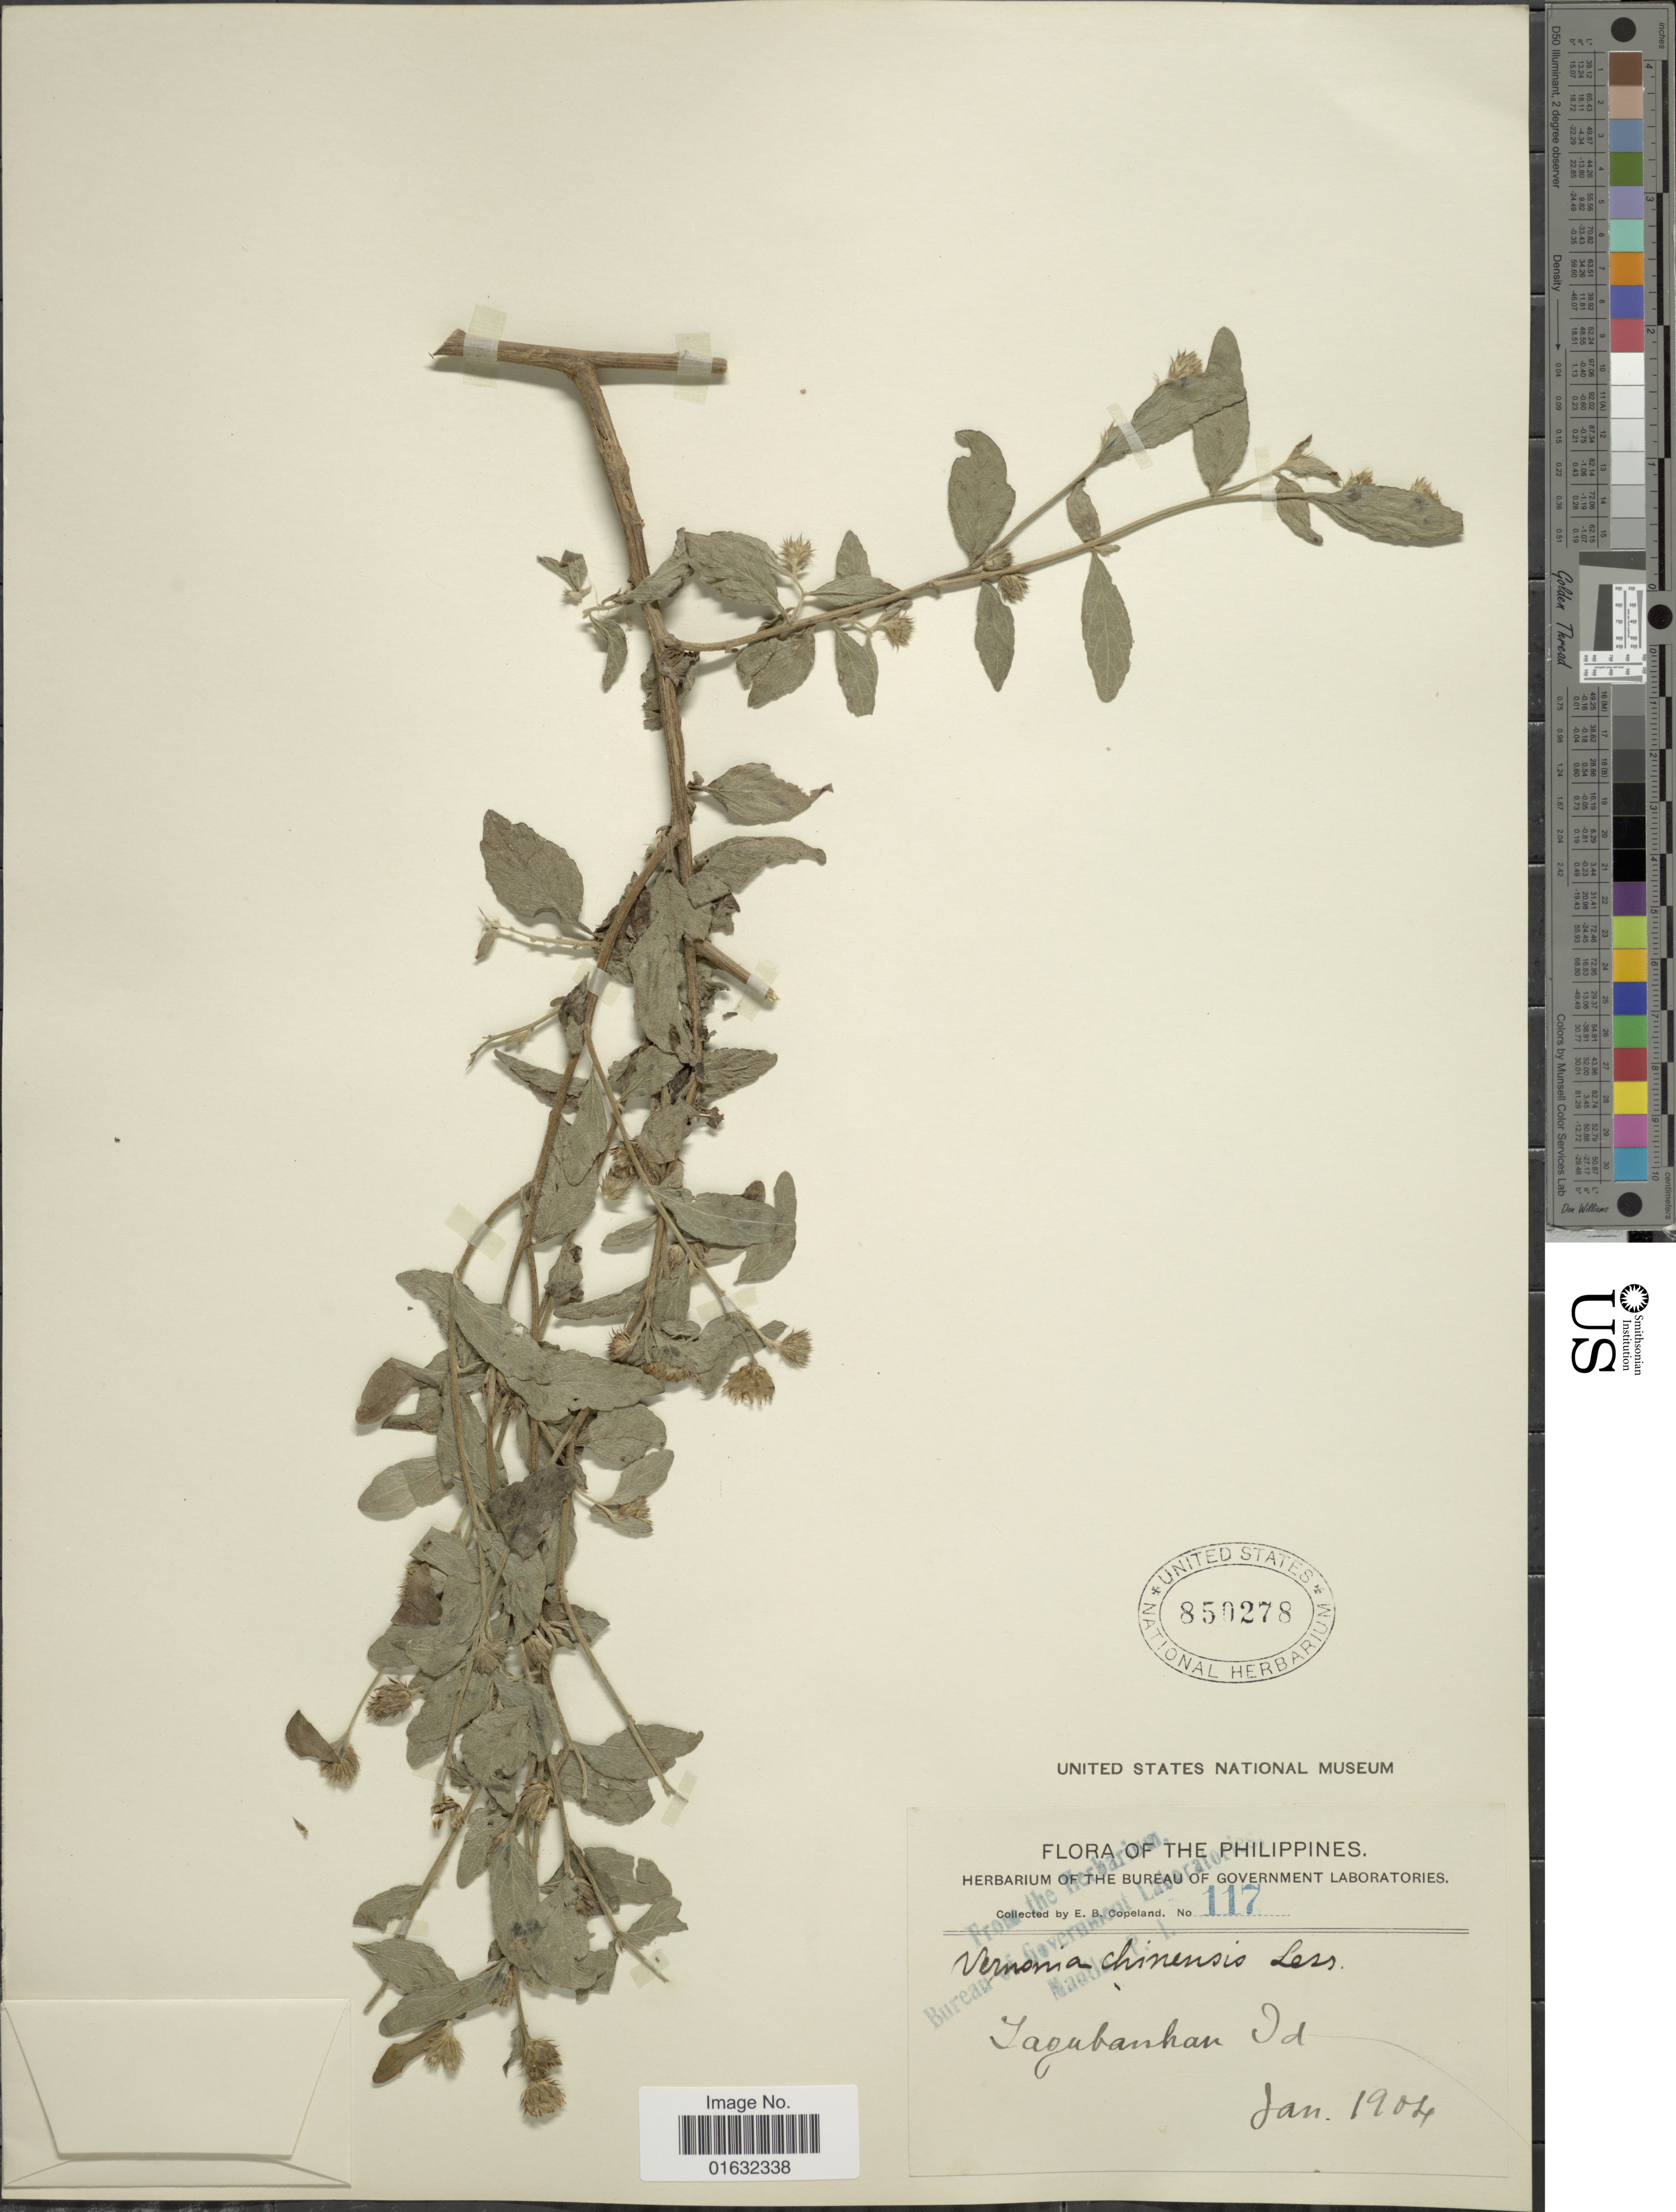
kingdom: Plantae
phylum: Tracheophyta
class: Magnoliopsida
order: Asterales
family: Asteraceae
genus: Cyanthillium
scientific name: Cyanthillium patulum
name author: (Aiton) H. Rob.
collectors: E. B. Copeland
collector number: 117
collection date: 1904-01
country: Philippines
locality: Jagubangan Id.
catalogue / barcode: US 850278